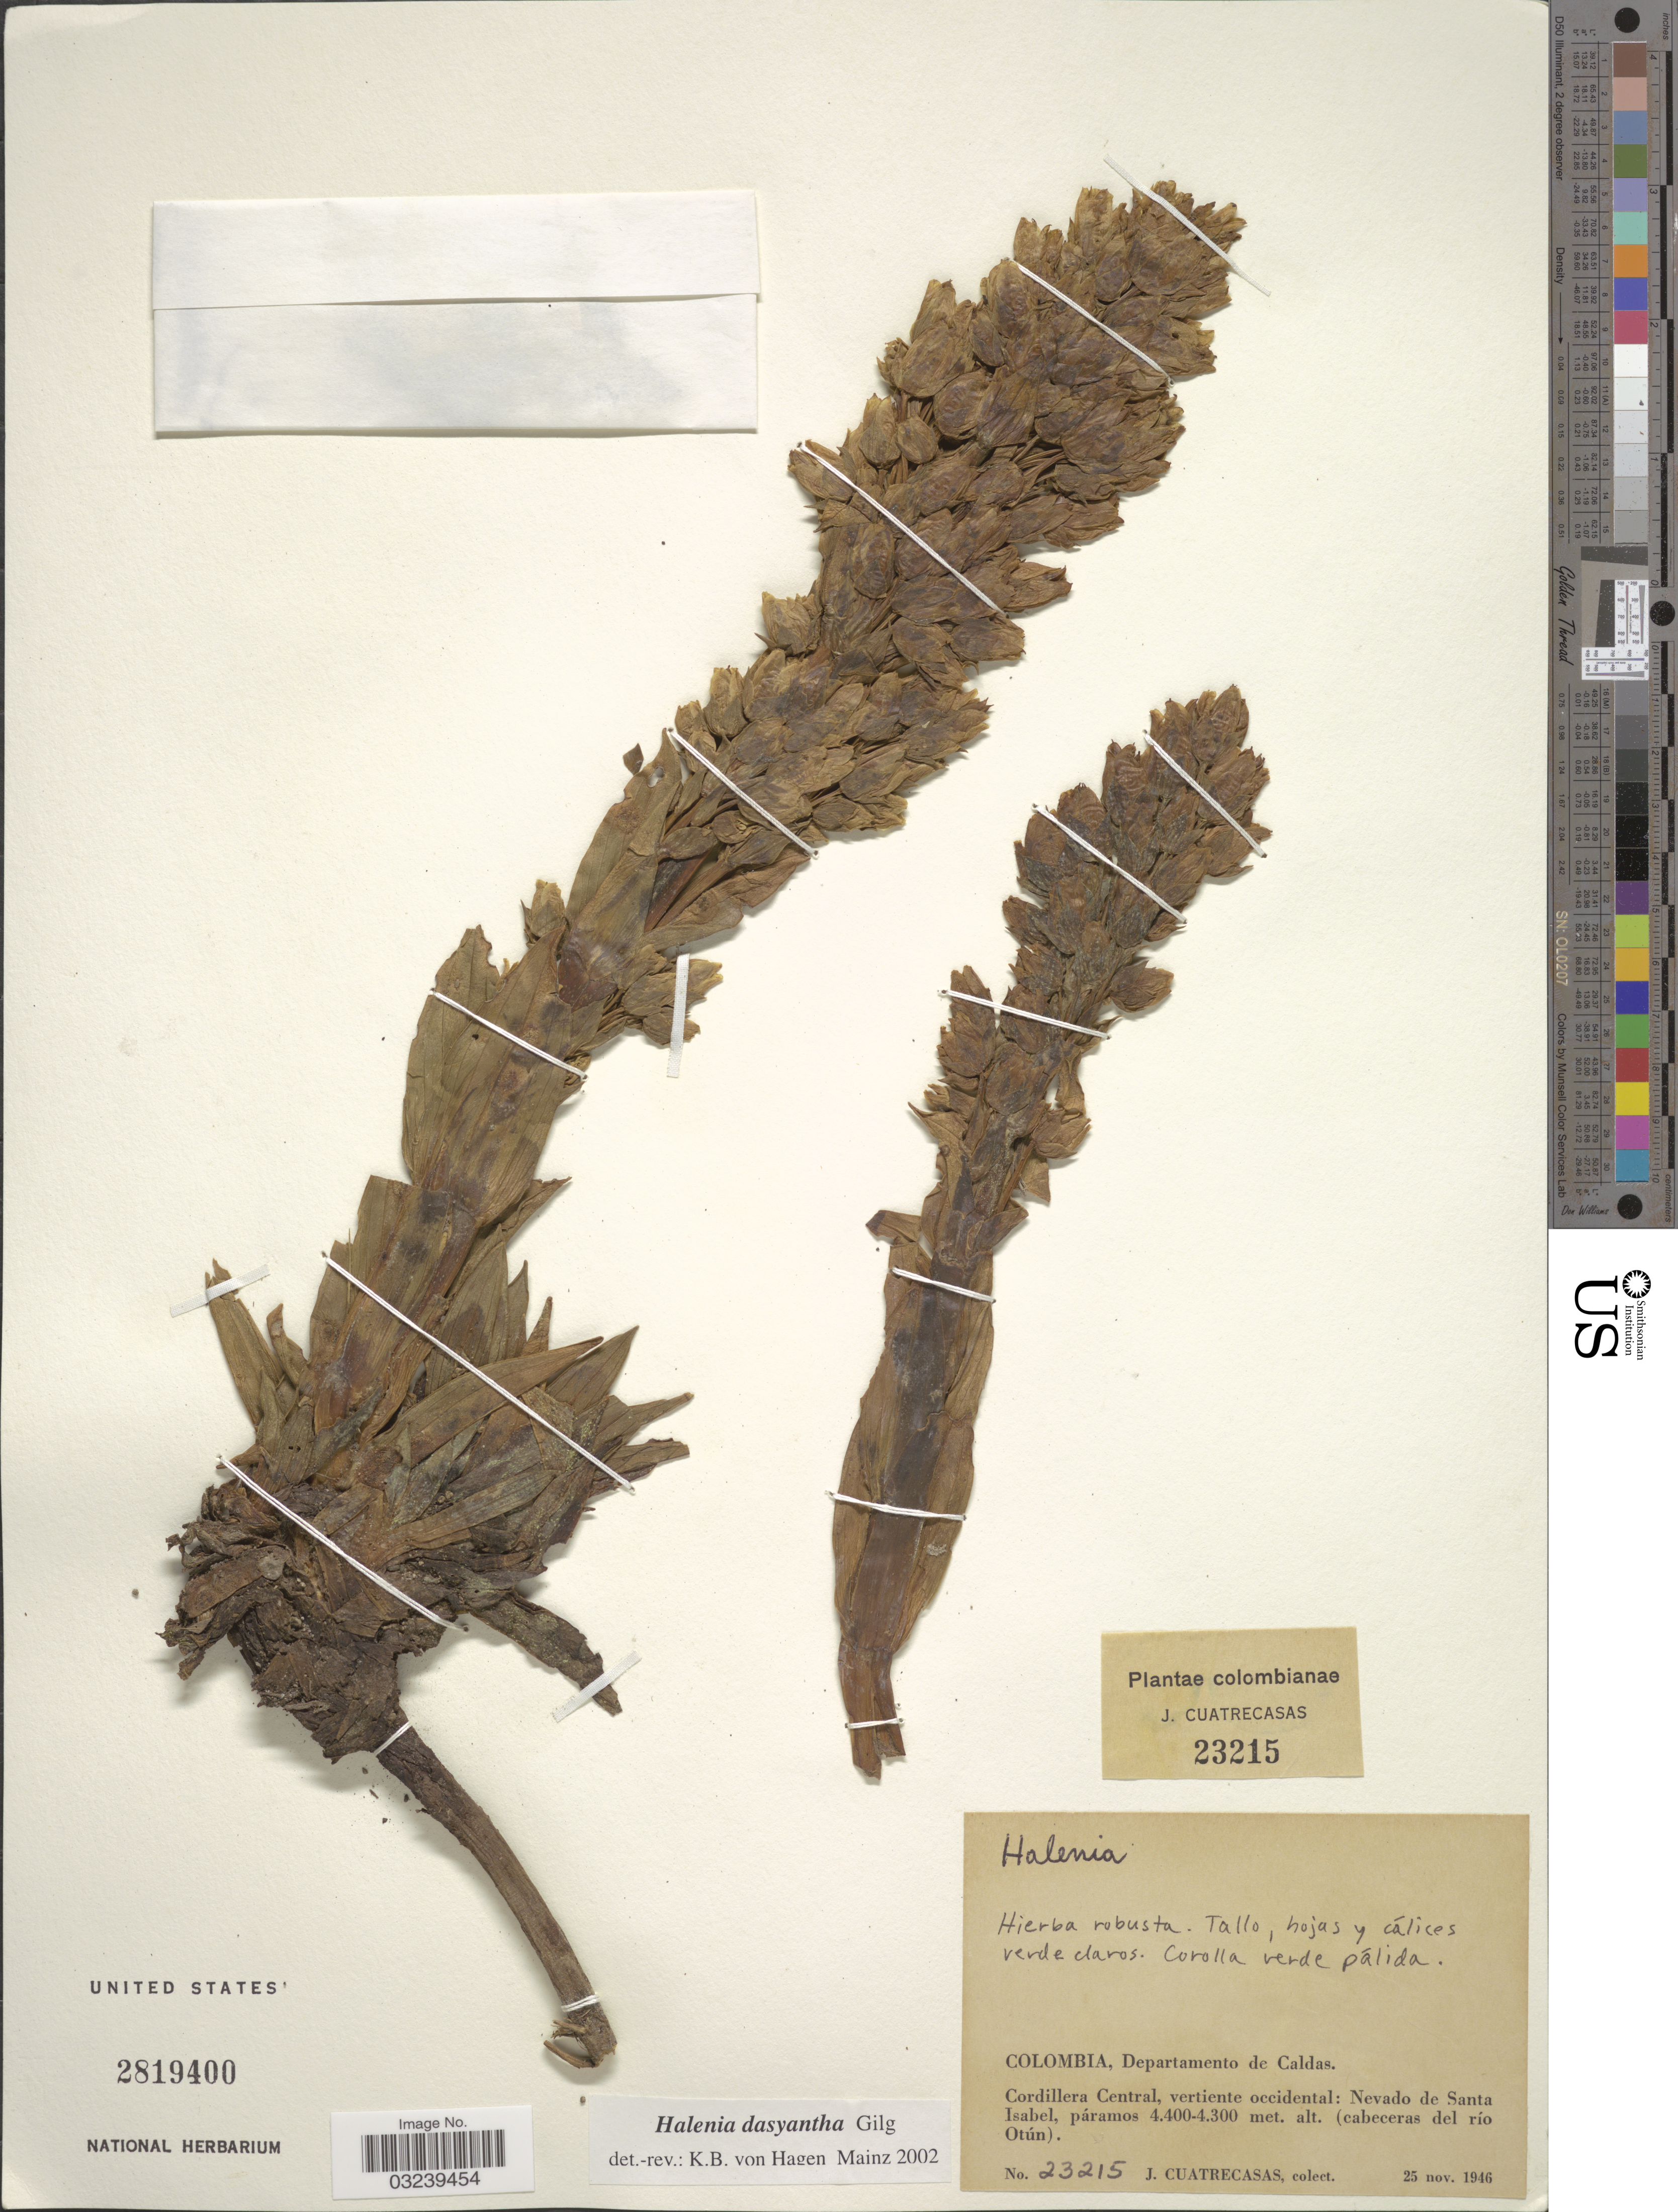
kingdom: Plantae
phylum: Tracheophyta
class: Magnoliopsida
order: Gentianales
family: Gentianaceae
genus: Halenia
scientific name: Halenia dasyantha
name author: Gilg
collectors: J. Cuatrecasas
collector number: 23215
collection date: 1946-11-25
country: Colombia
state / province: Caldas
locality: Departamento de Caldas. Cordillera Central, vertiente occidental: Nevado de Santa Isabel (cabeceras del río Otún).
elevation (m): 4300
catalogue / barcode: US 2819400